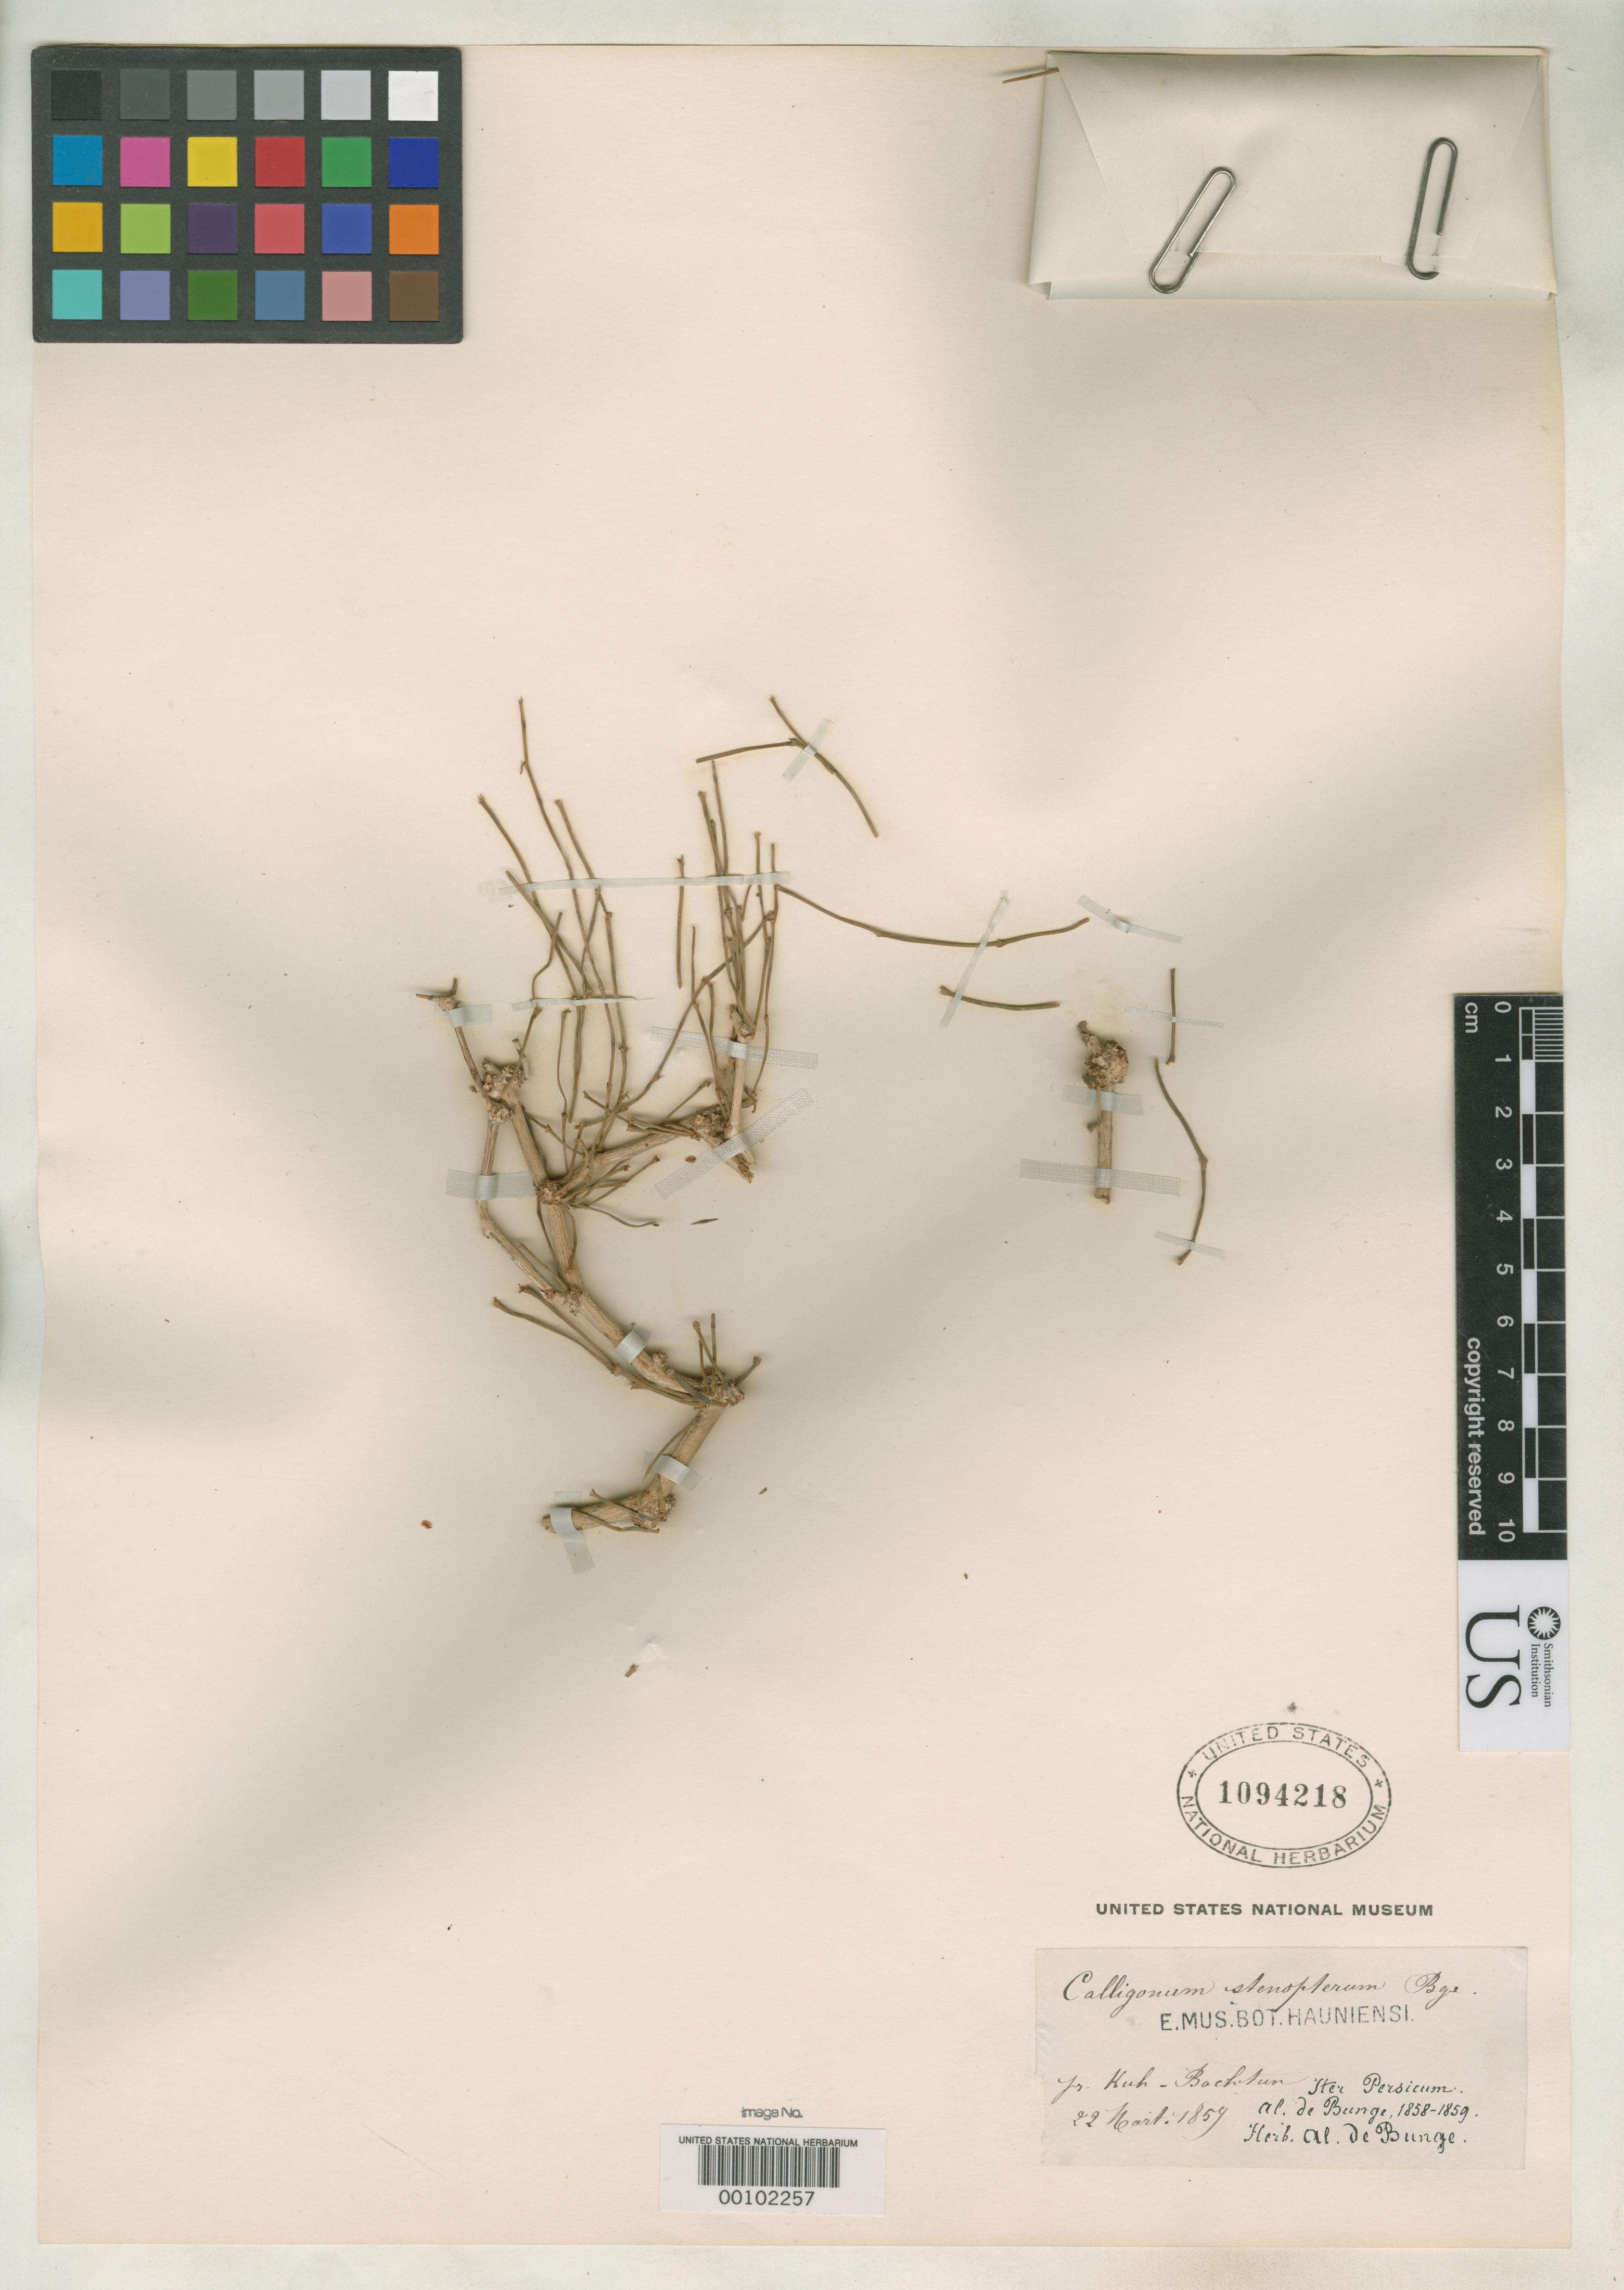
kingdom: Plantae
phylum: Tracheophyta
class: Magnoliopsida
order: Caryophyllales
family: Polygonaceae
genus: Calligonum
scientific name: Calligonum stenopterum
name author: Bunge ex Boiss.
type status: Possible Isotype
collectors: A. Bunge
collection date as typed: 22 Mar 1859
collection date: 1859-03-22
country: Iran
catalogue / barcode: US 1094218